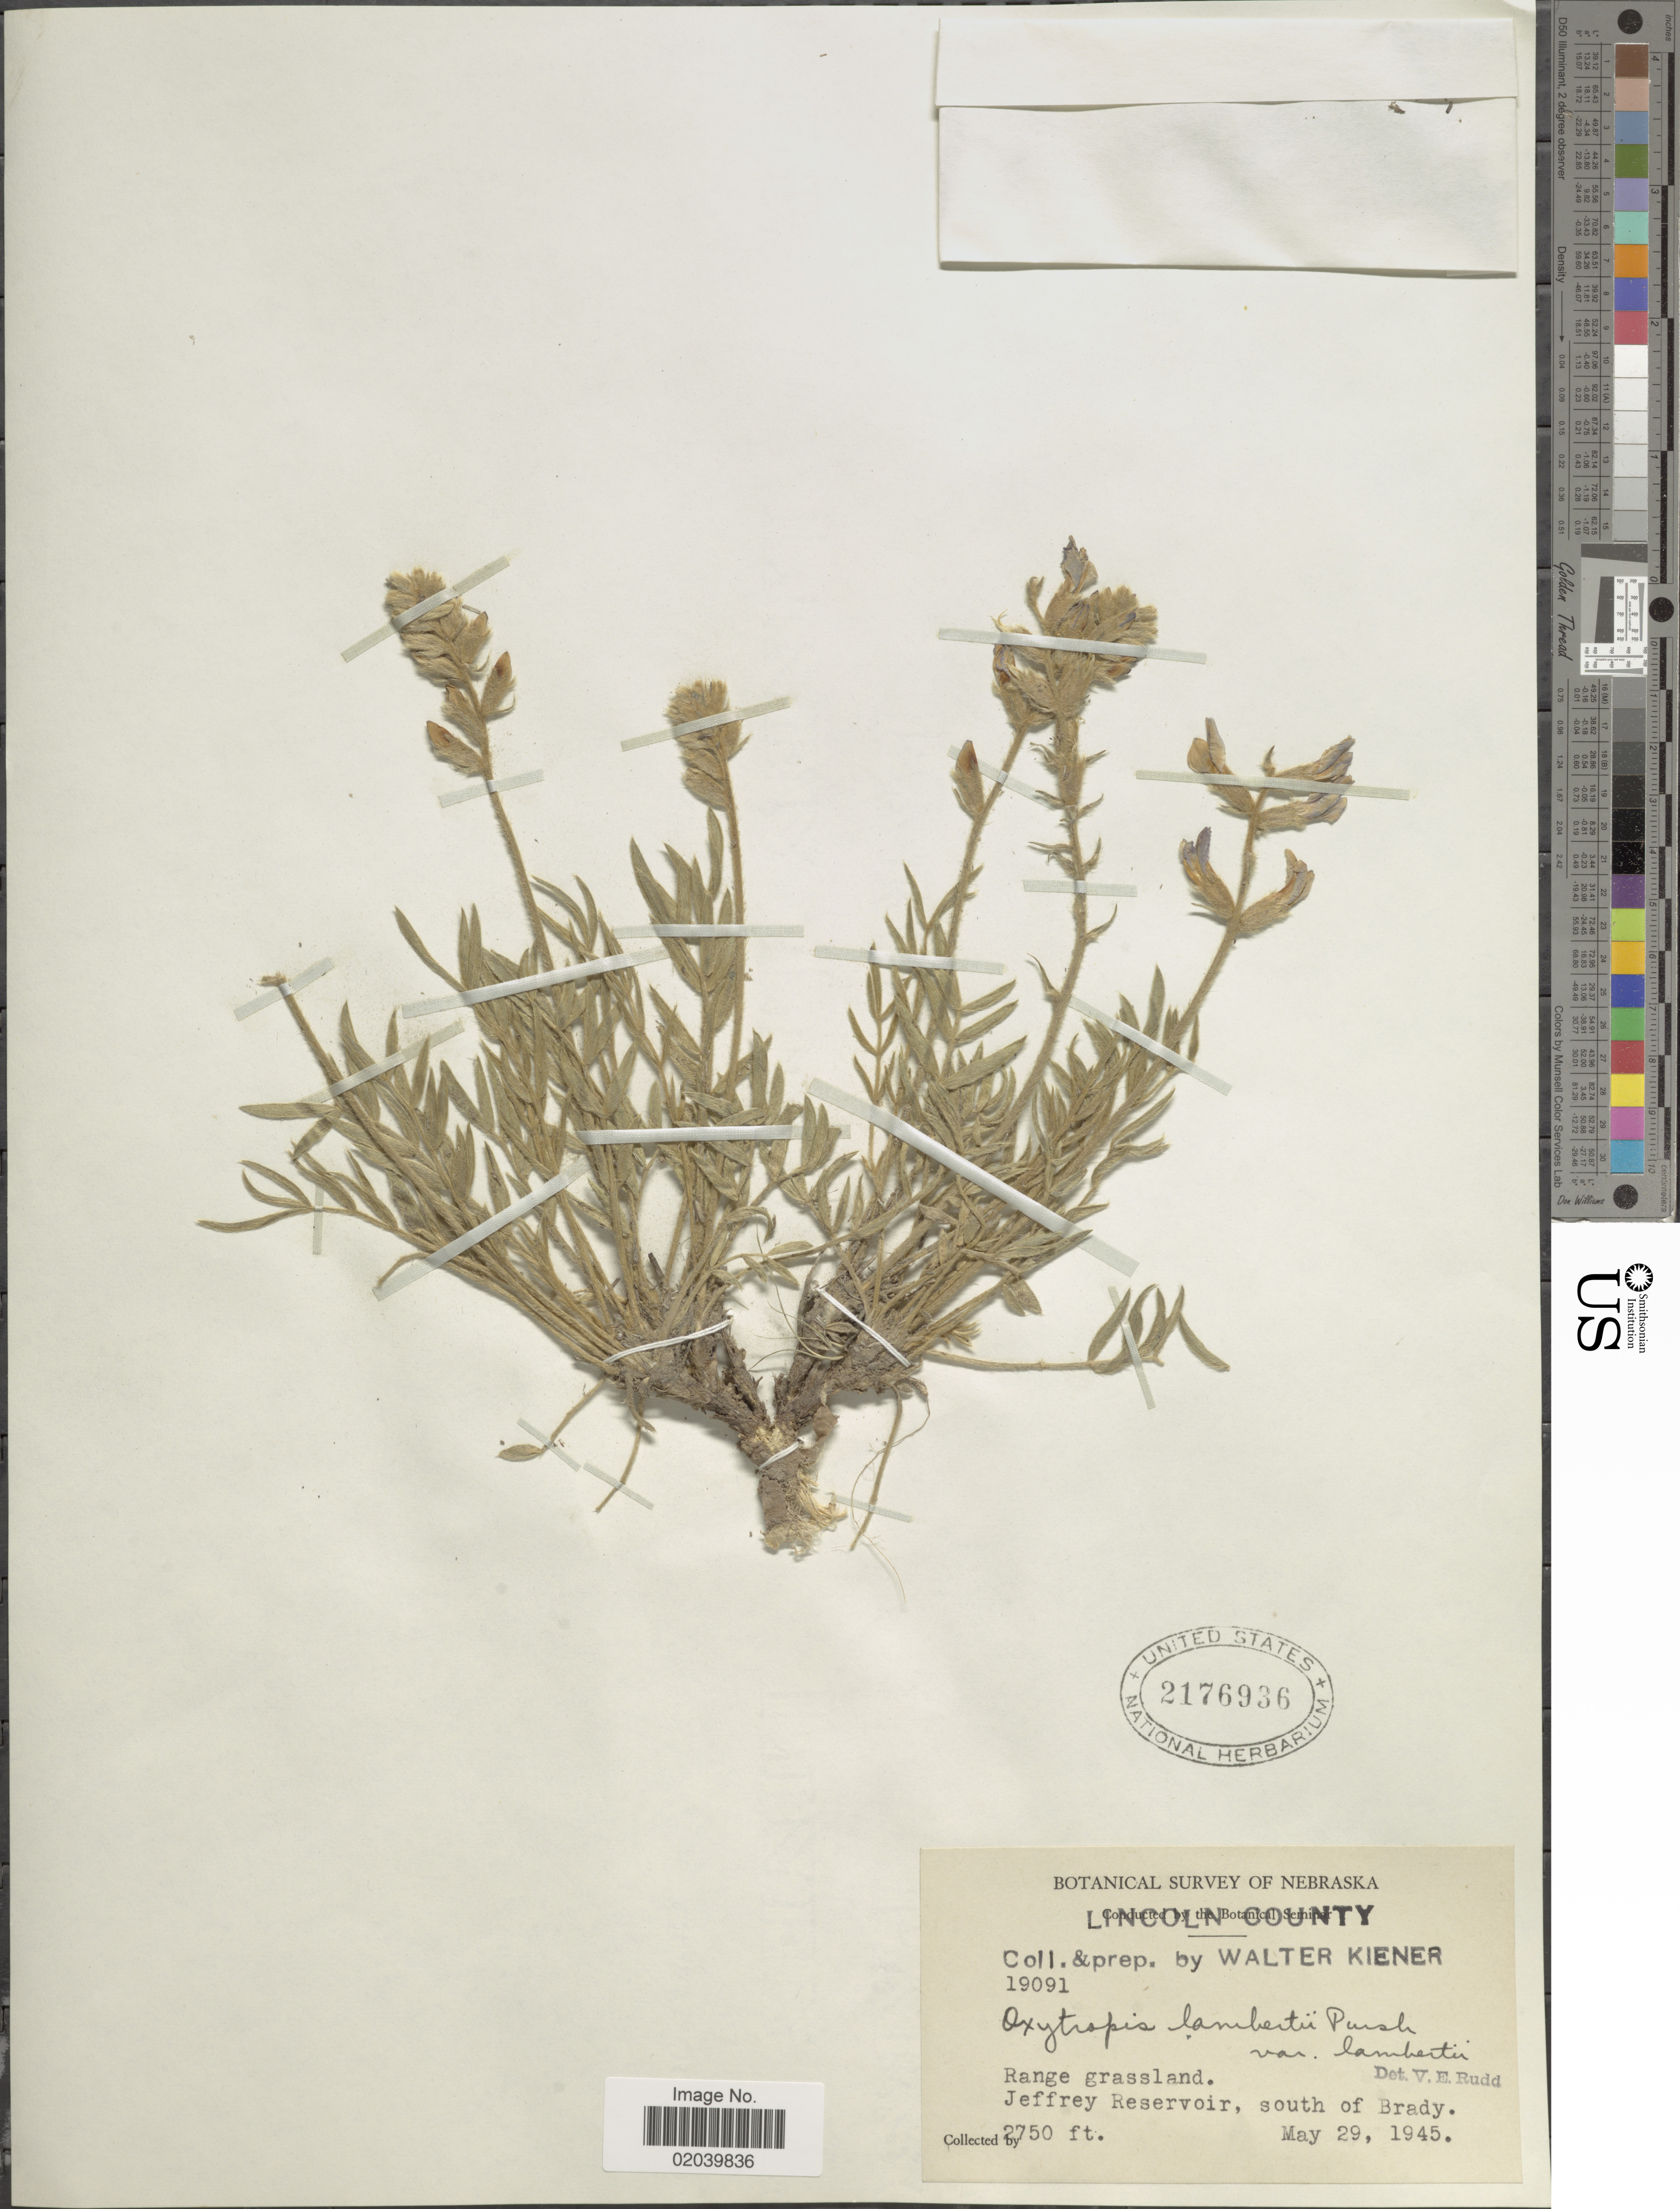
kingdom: Plantae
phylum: Tracheophyta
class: Magnoliopsida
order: Fabales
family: Fabaceae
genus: Oxytropis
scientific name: Oxytropis lambertii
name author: Pursh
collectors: W. Kiener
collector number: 19091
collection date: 1945-05-29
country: United States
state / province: Nebraska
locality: Jeffrey Reservoir, south of Brady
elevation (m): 838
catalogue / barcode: US 2176936